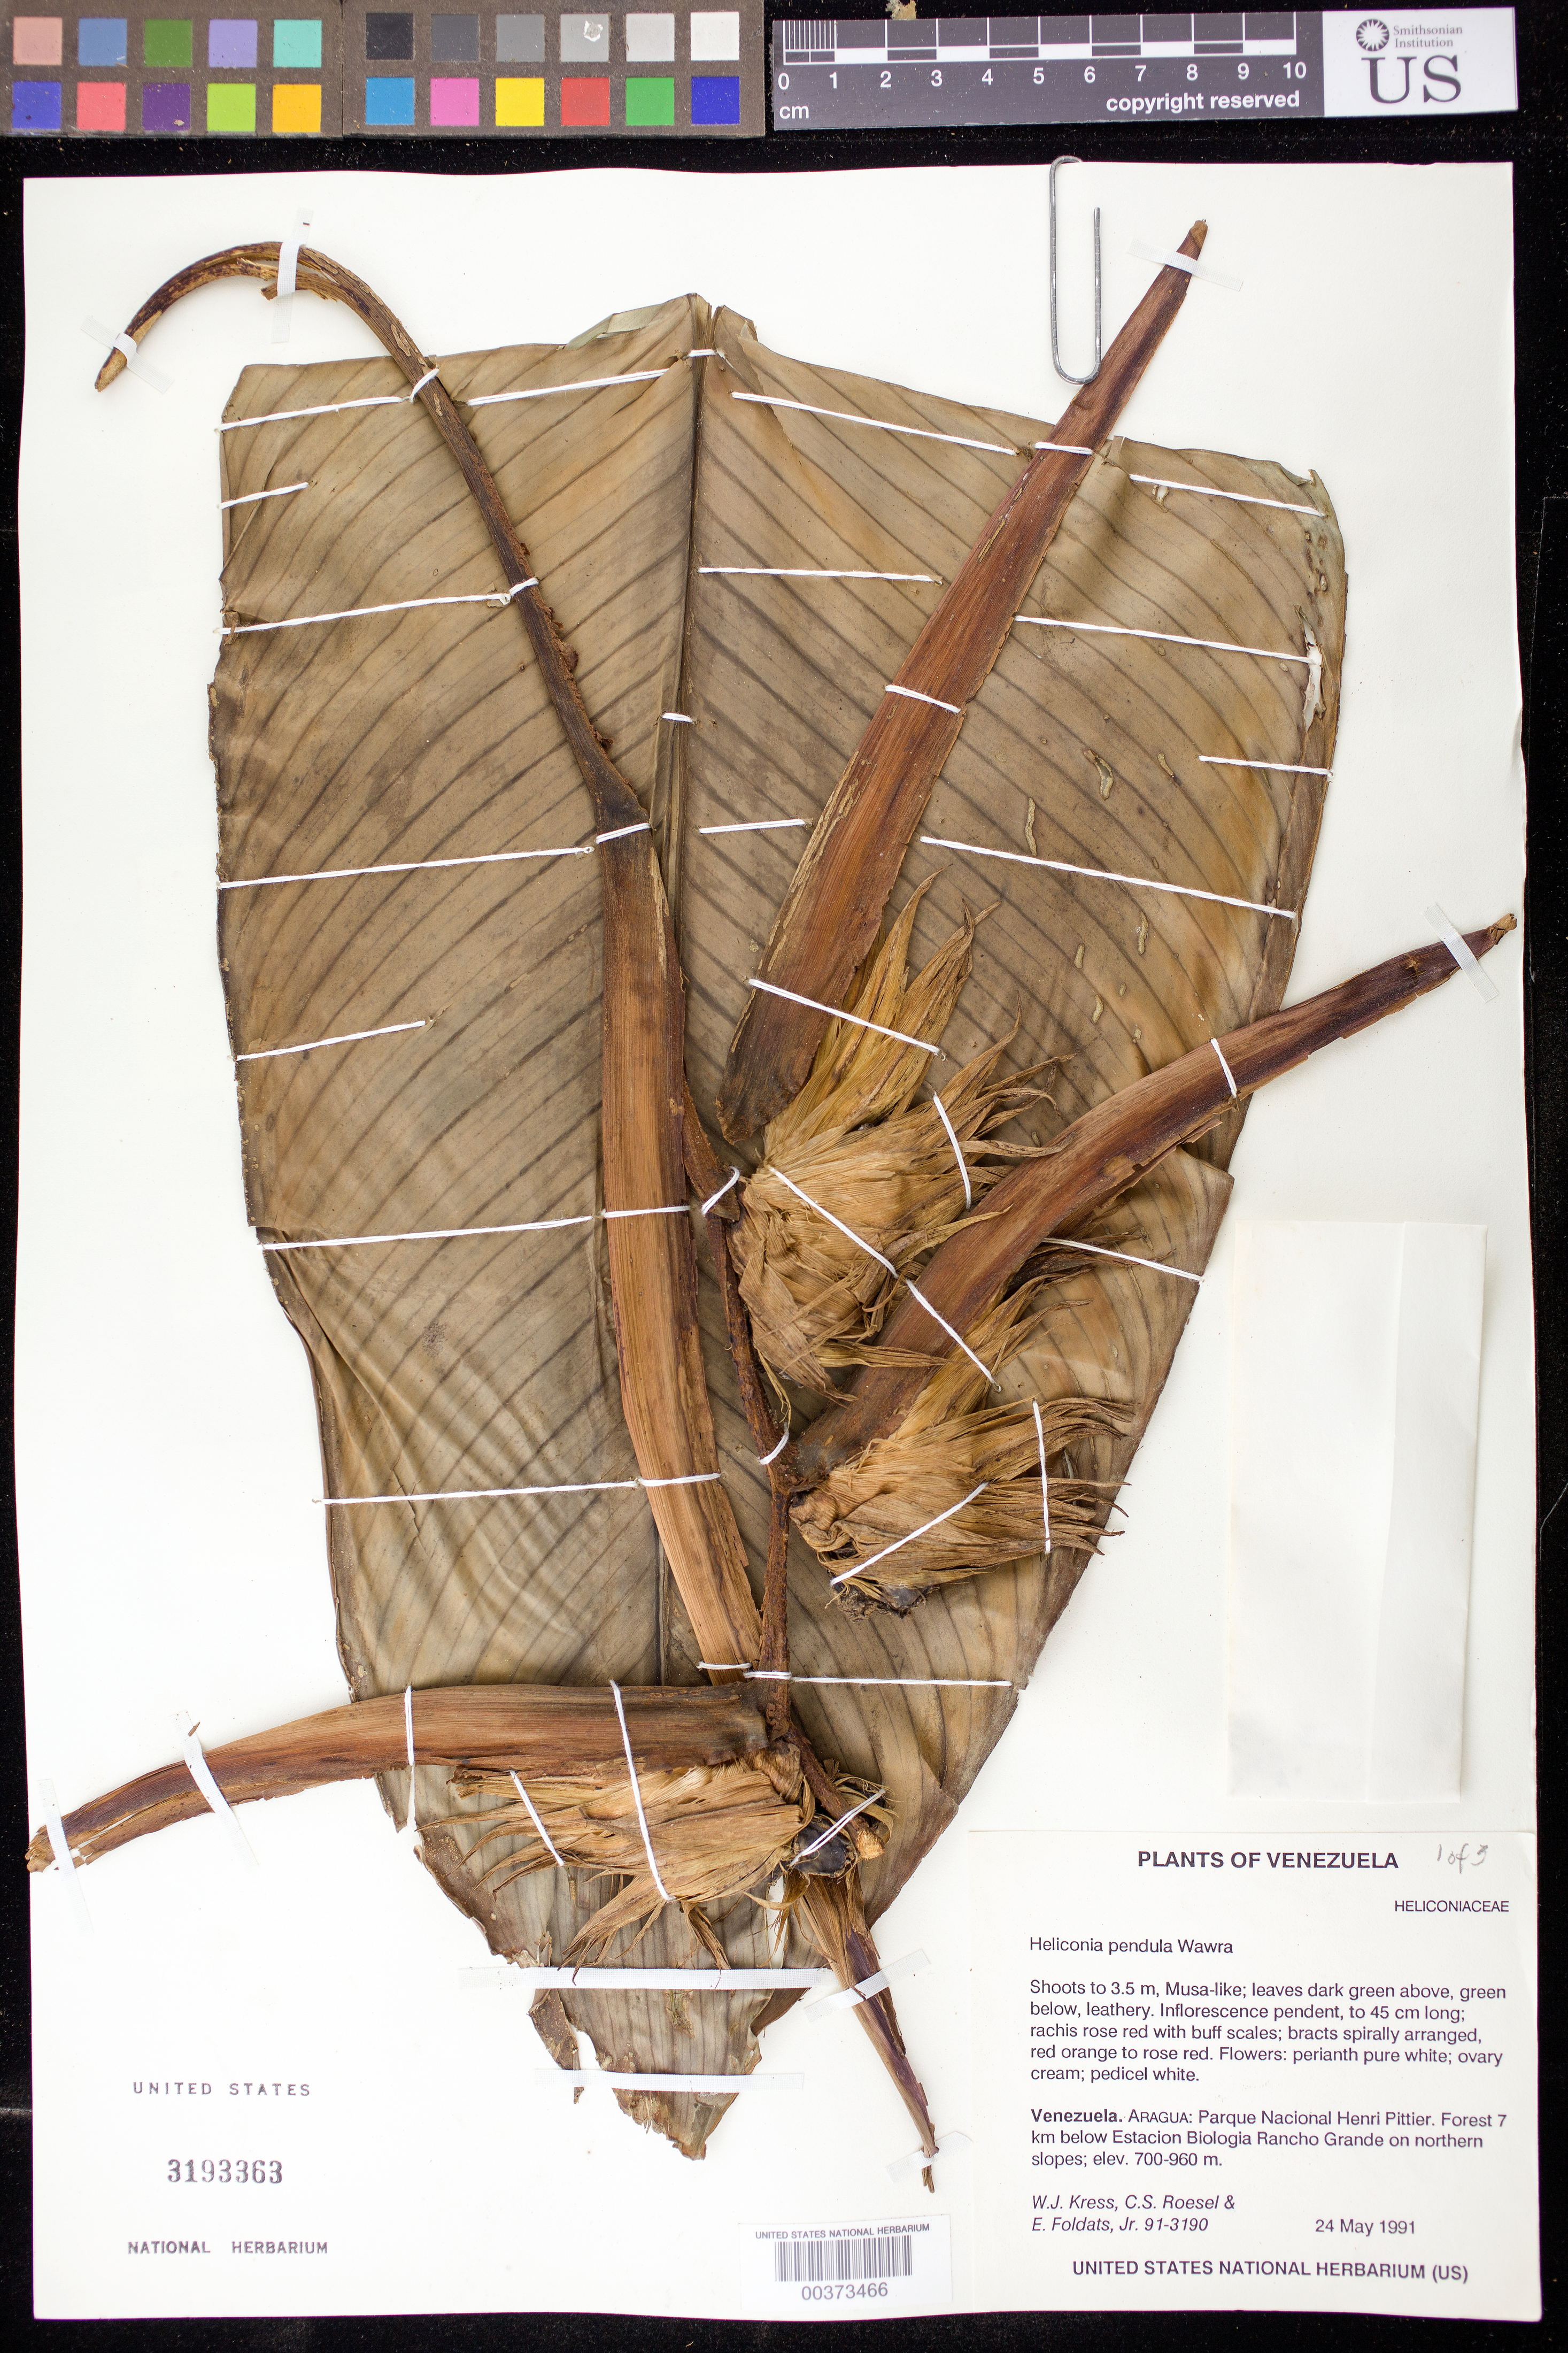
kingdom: Plantae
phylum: Tracheophyta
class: Liliopsida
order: Zingiberales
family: Heliconiaceae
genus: Heliconia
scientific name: Heliconia pendula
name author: Wawra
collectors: W. J. Kress, C. S. Roesel & E. Foldats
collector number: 91-3190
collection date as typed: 24 May 1991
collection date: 1991-05-24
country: Venezuela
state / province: Aragua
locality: Parque nacional henri pittier; forest 7 km below estacion biologia rancho grande on northern slopes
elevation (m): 700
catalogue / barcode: US 3193363